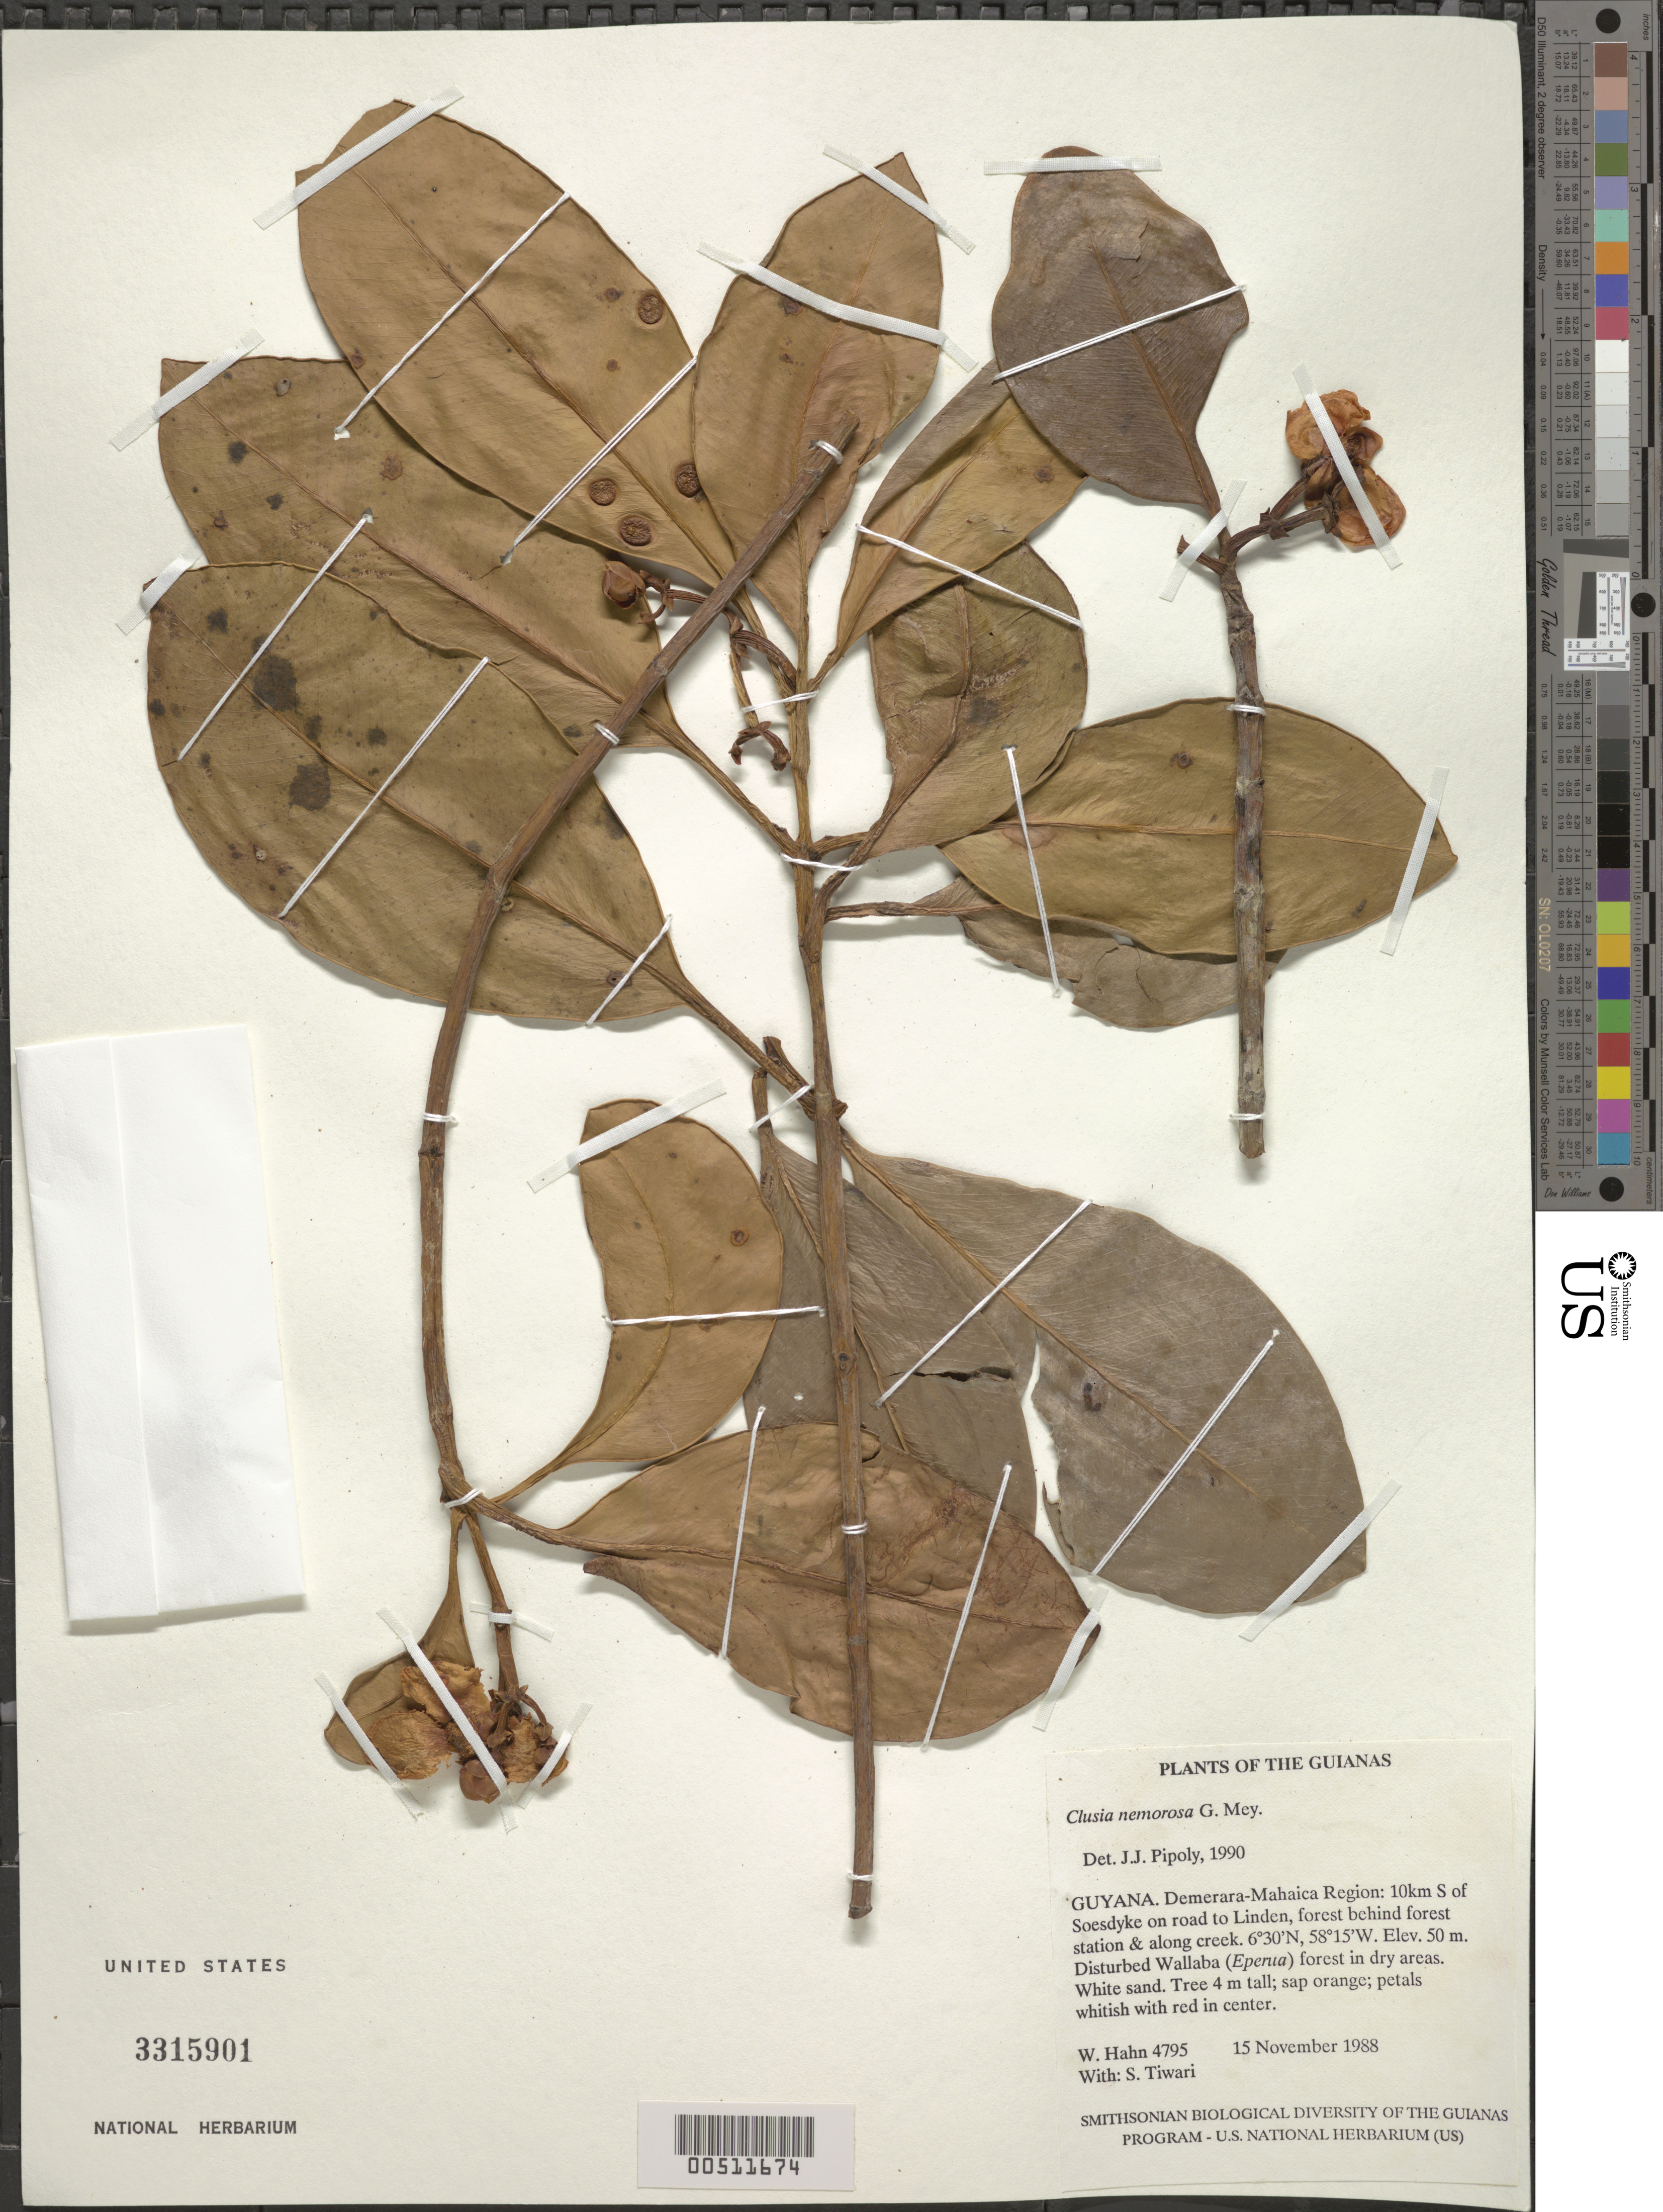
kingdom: Plantae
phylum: Tracheophyta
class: Magnoliopsida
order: Malpighiales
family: Clusiaceae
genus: Clusia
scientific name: Clusia nemorosa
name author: G. Mey.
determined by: Pipoly, J. J., III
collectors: W. Hahn & S. Tiwari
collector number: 4795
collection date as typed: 15 November 1988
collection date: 1988-11-15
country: Guyana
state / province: Demerara-Mahaica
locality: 10km S of Soesdyke on road to Linden, behind forest station & along creek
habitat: Disturbed Wallaba (Eperua) forest in dry areas. White sand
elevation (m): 50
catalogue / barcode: US 3315901